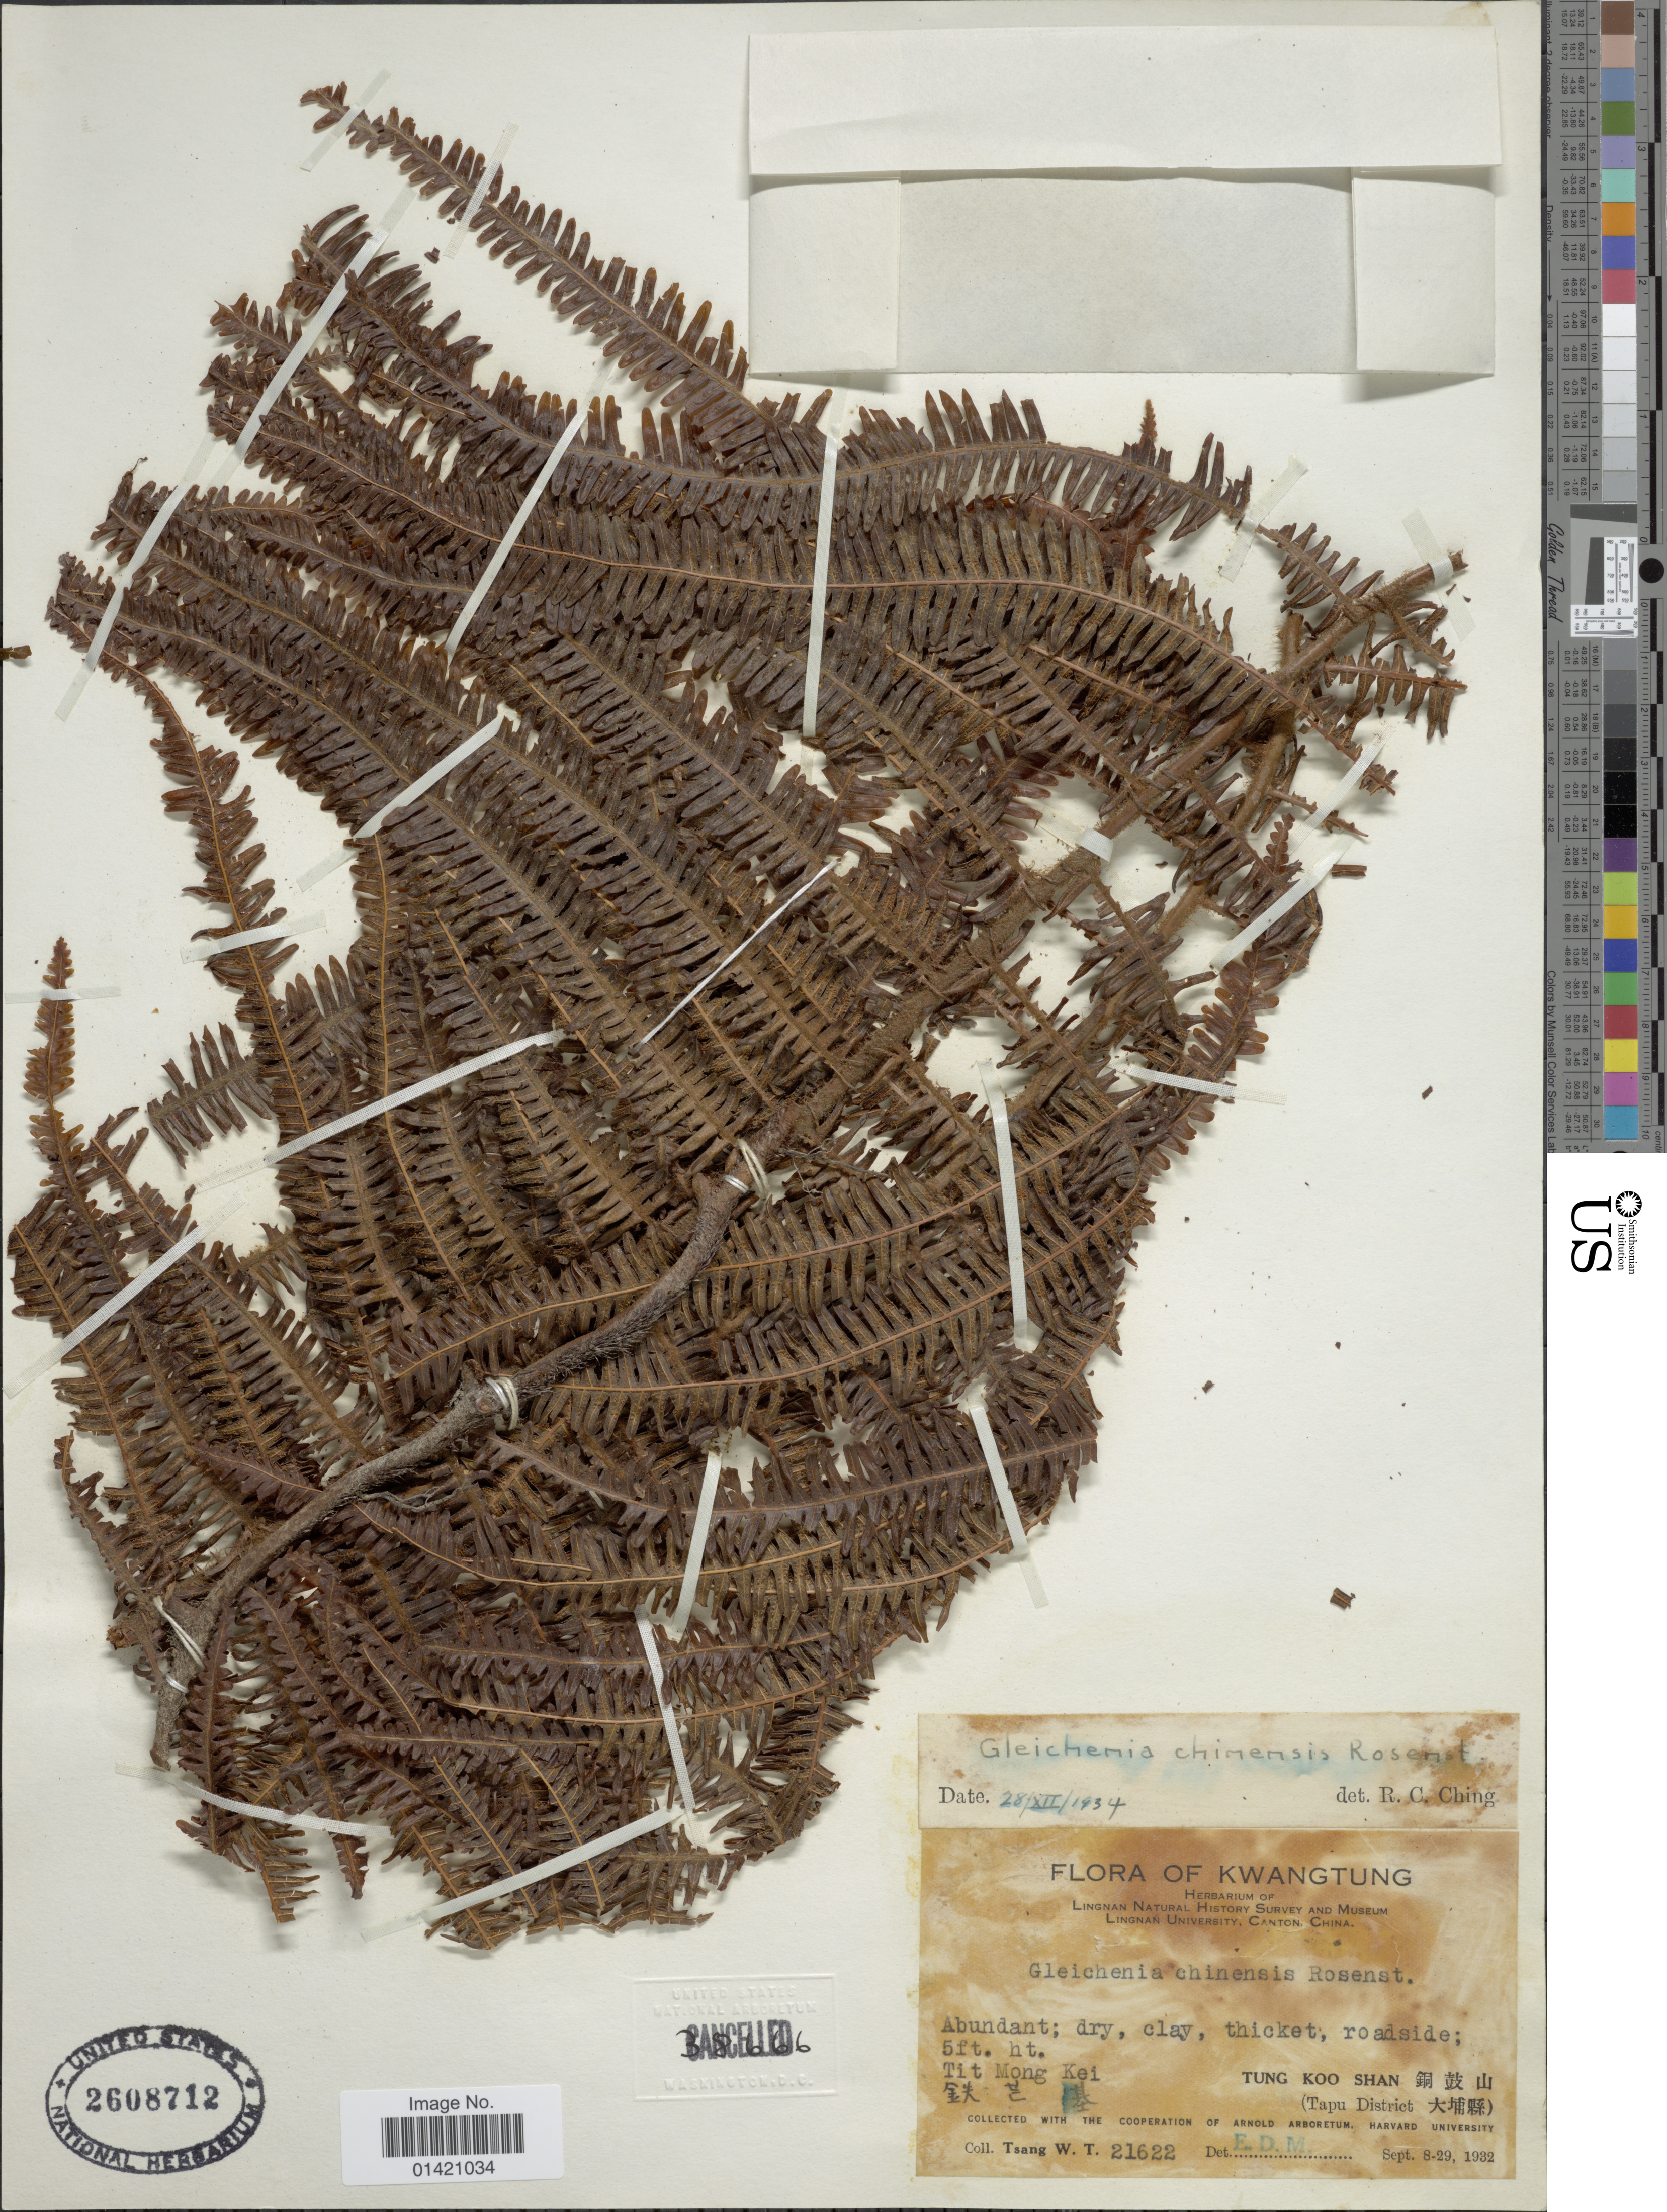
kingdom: Plantae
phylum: Tracheophyta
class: Polypodiopsida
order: Gleicheniales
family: Gleicheniaceae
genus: Diplopterygium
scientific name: Diplopterygium chinense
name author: (Rosenst.) De Vol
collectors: W. T. Tsang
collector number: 21622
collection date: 1932-09-08/1932-09-29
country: China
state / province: Guangdong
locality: Kwangtung. Tung koo Shan (Tapu District). Tit Mong Kei.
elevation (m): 2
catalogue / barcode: US 2608712